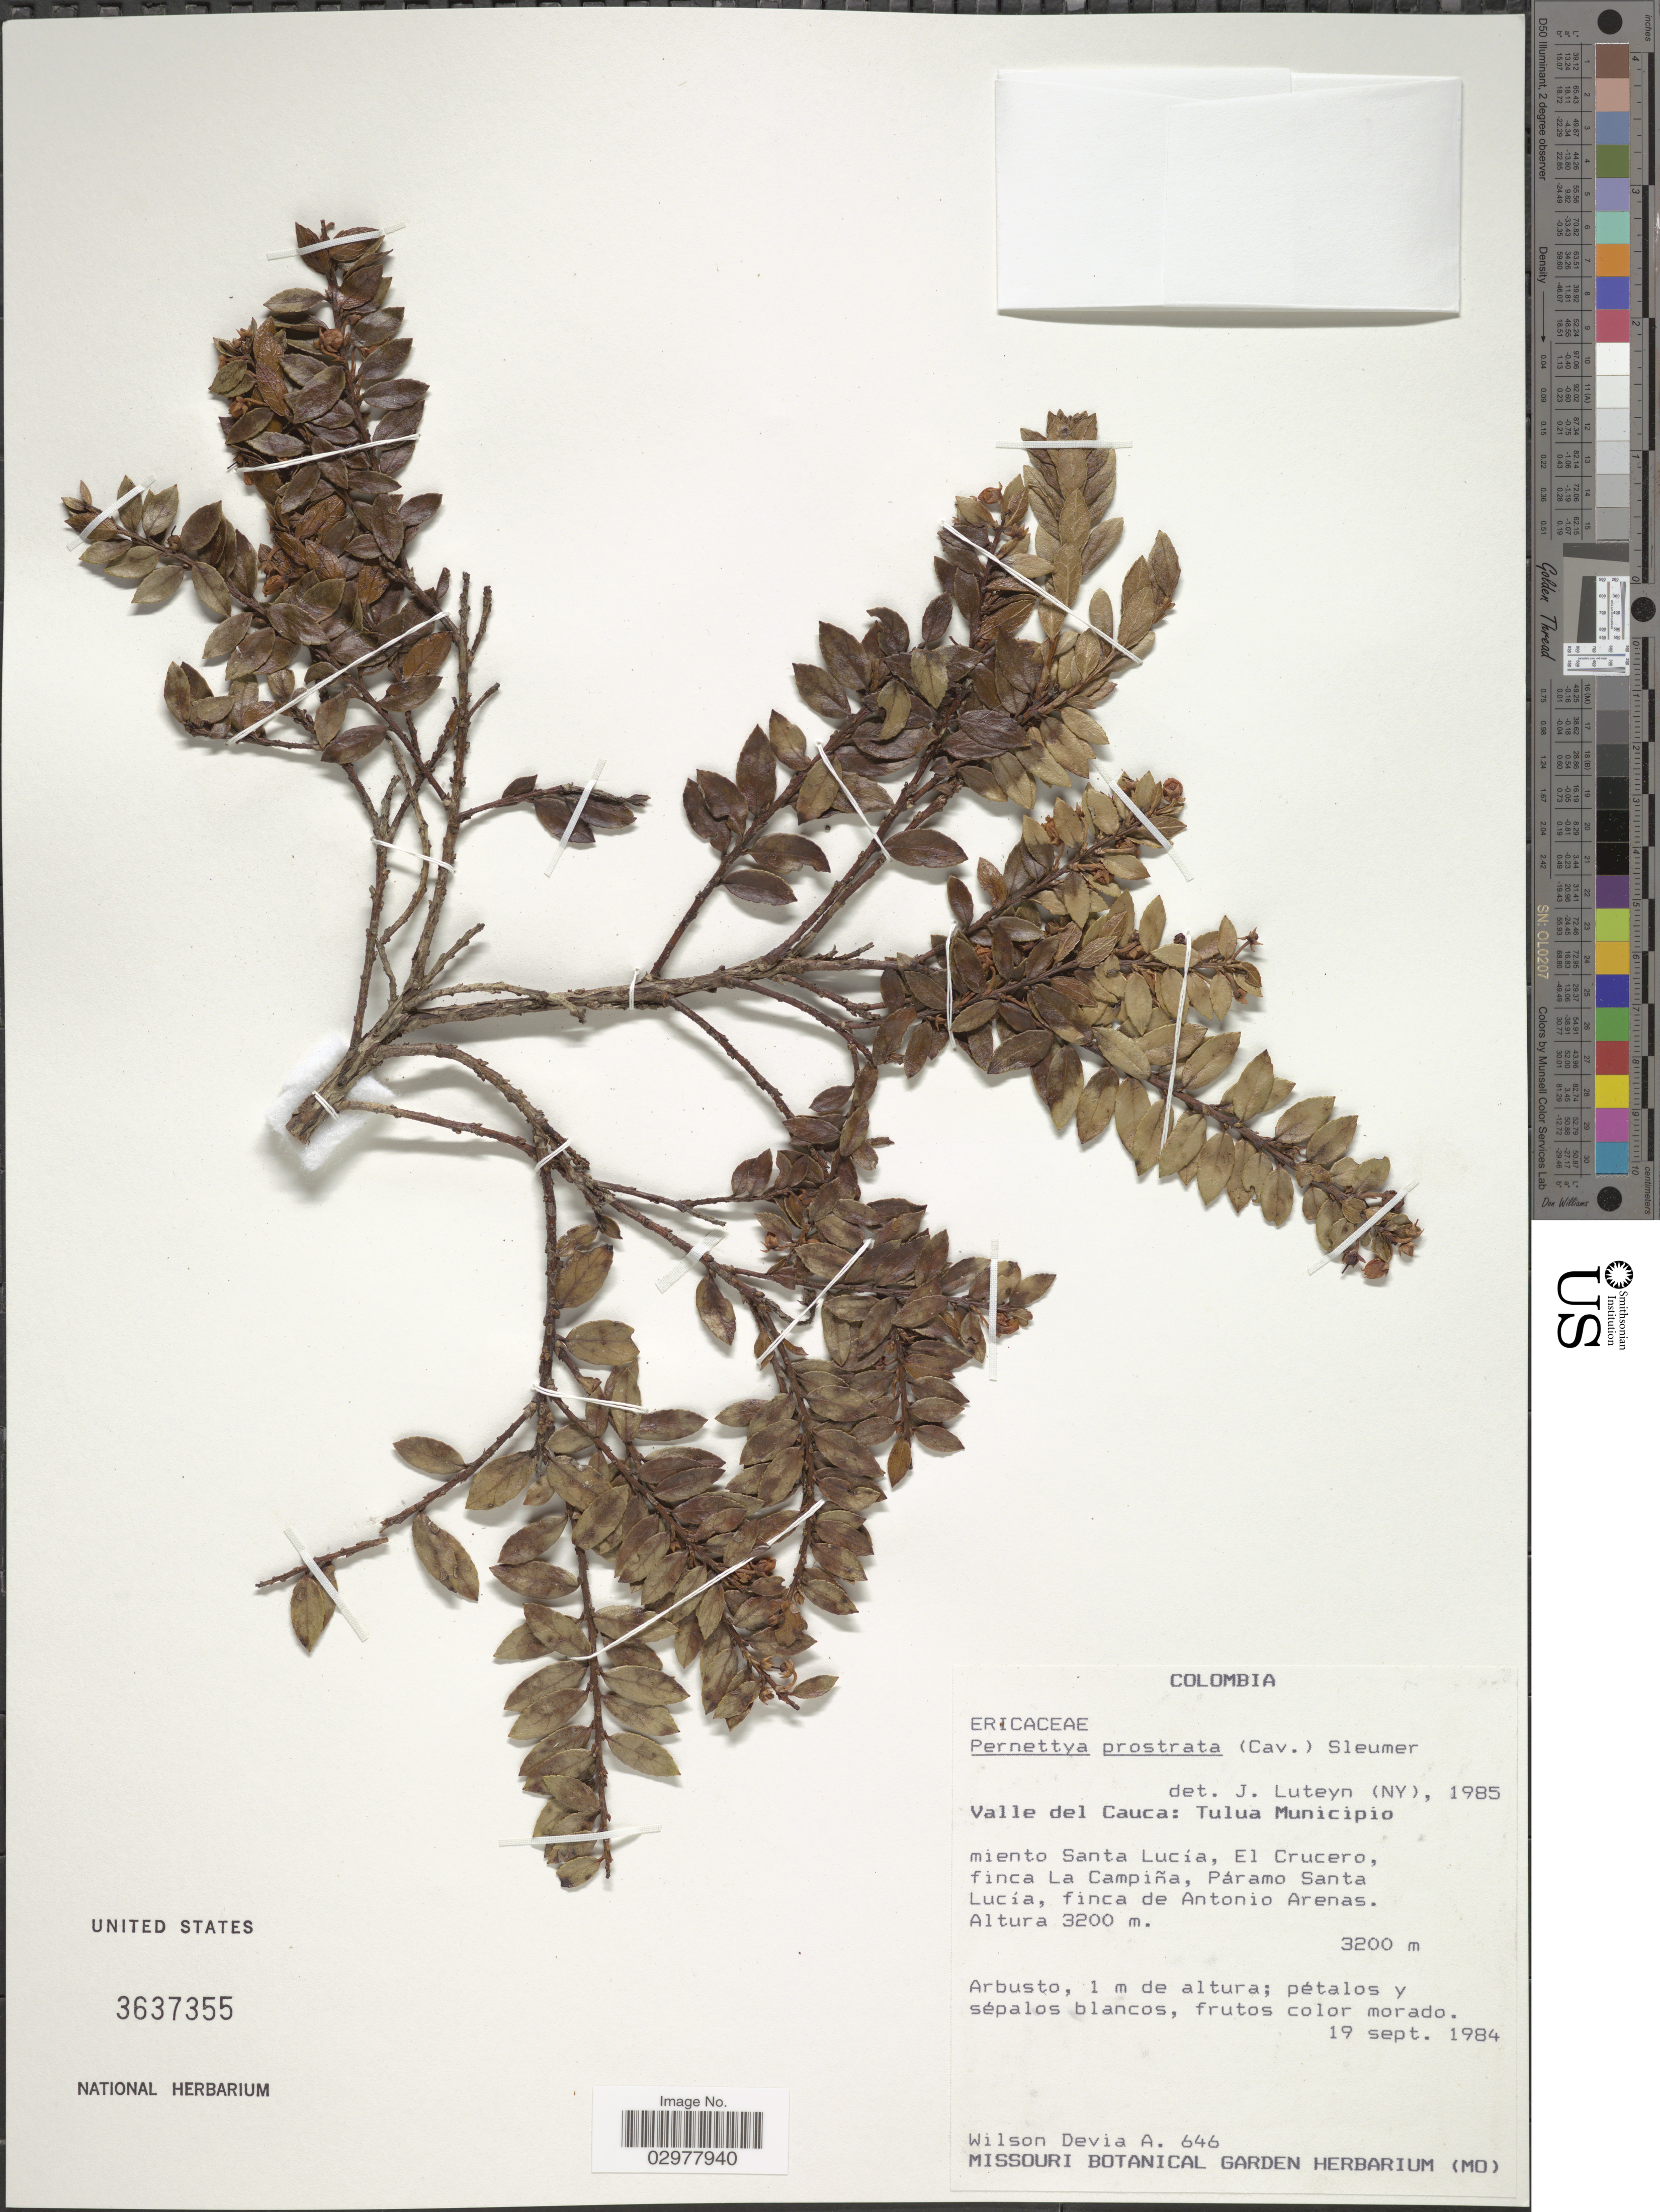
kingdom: Plantae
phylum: Tracheophyta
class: Magnoliopsida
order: Ericales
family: Ericaceae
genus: Pernettya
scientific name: Pernettya prostrata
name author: (Cav.) DC.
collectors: W. Devia A.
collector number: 646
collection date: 1984-09-19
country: Colombia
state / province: Valle del Cauca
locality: Tulua Municipio. Miento Santa Lucía, El Crucero, finca La Campiña, Páramo Santa Lucía, finca de Antonio Arenas.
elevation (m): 3200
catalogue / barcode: US 3637355